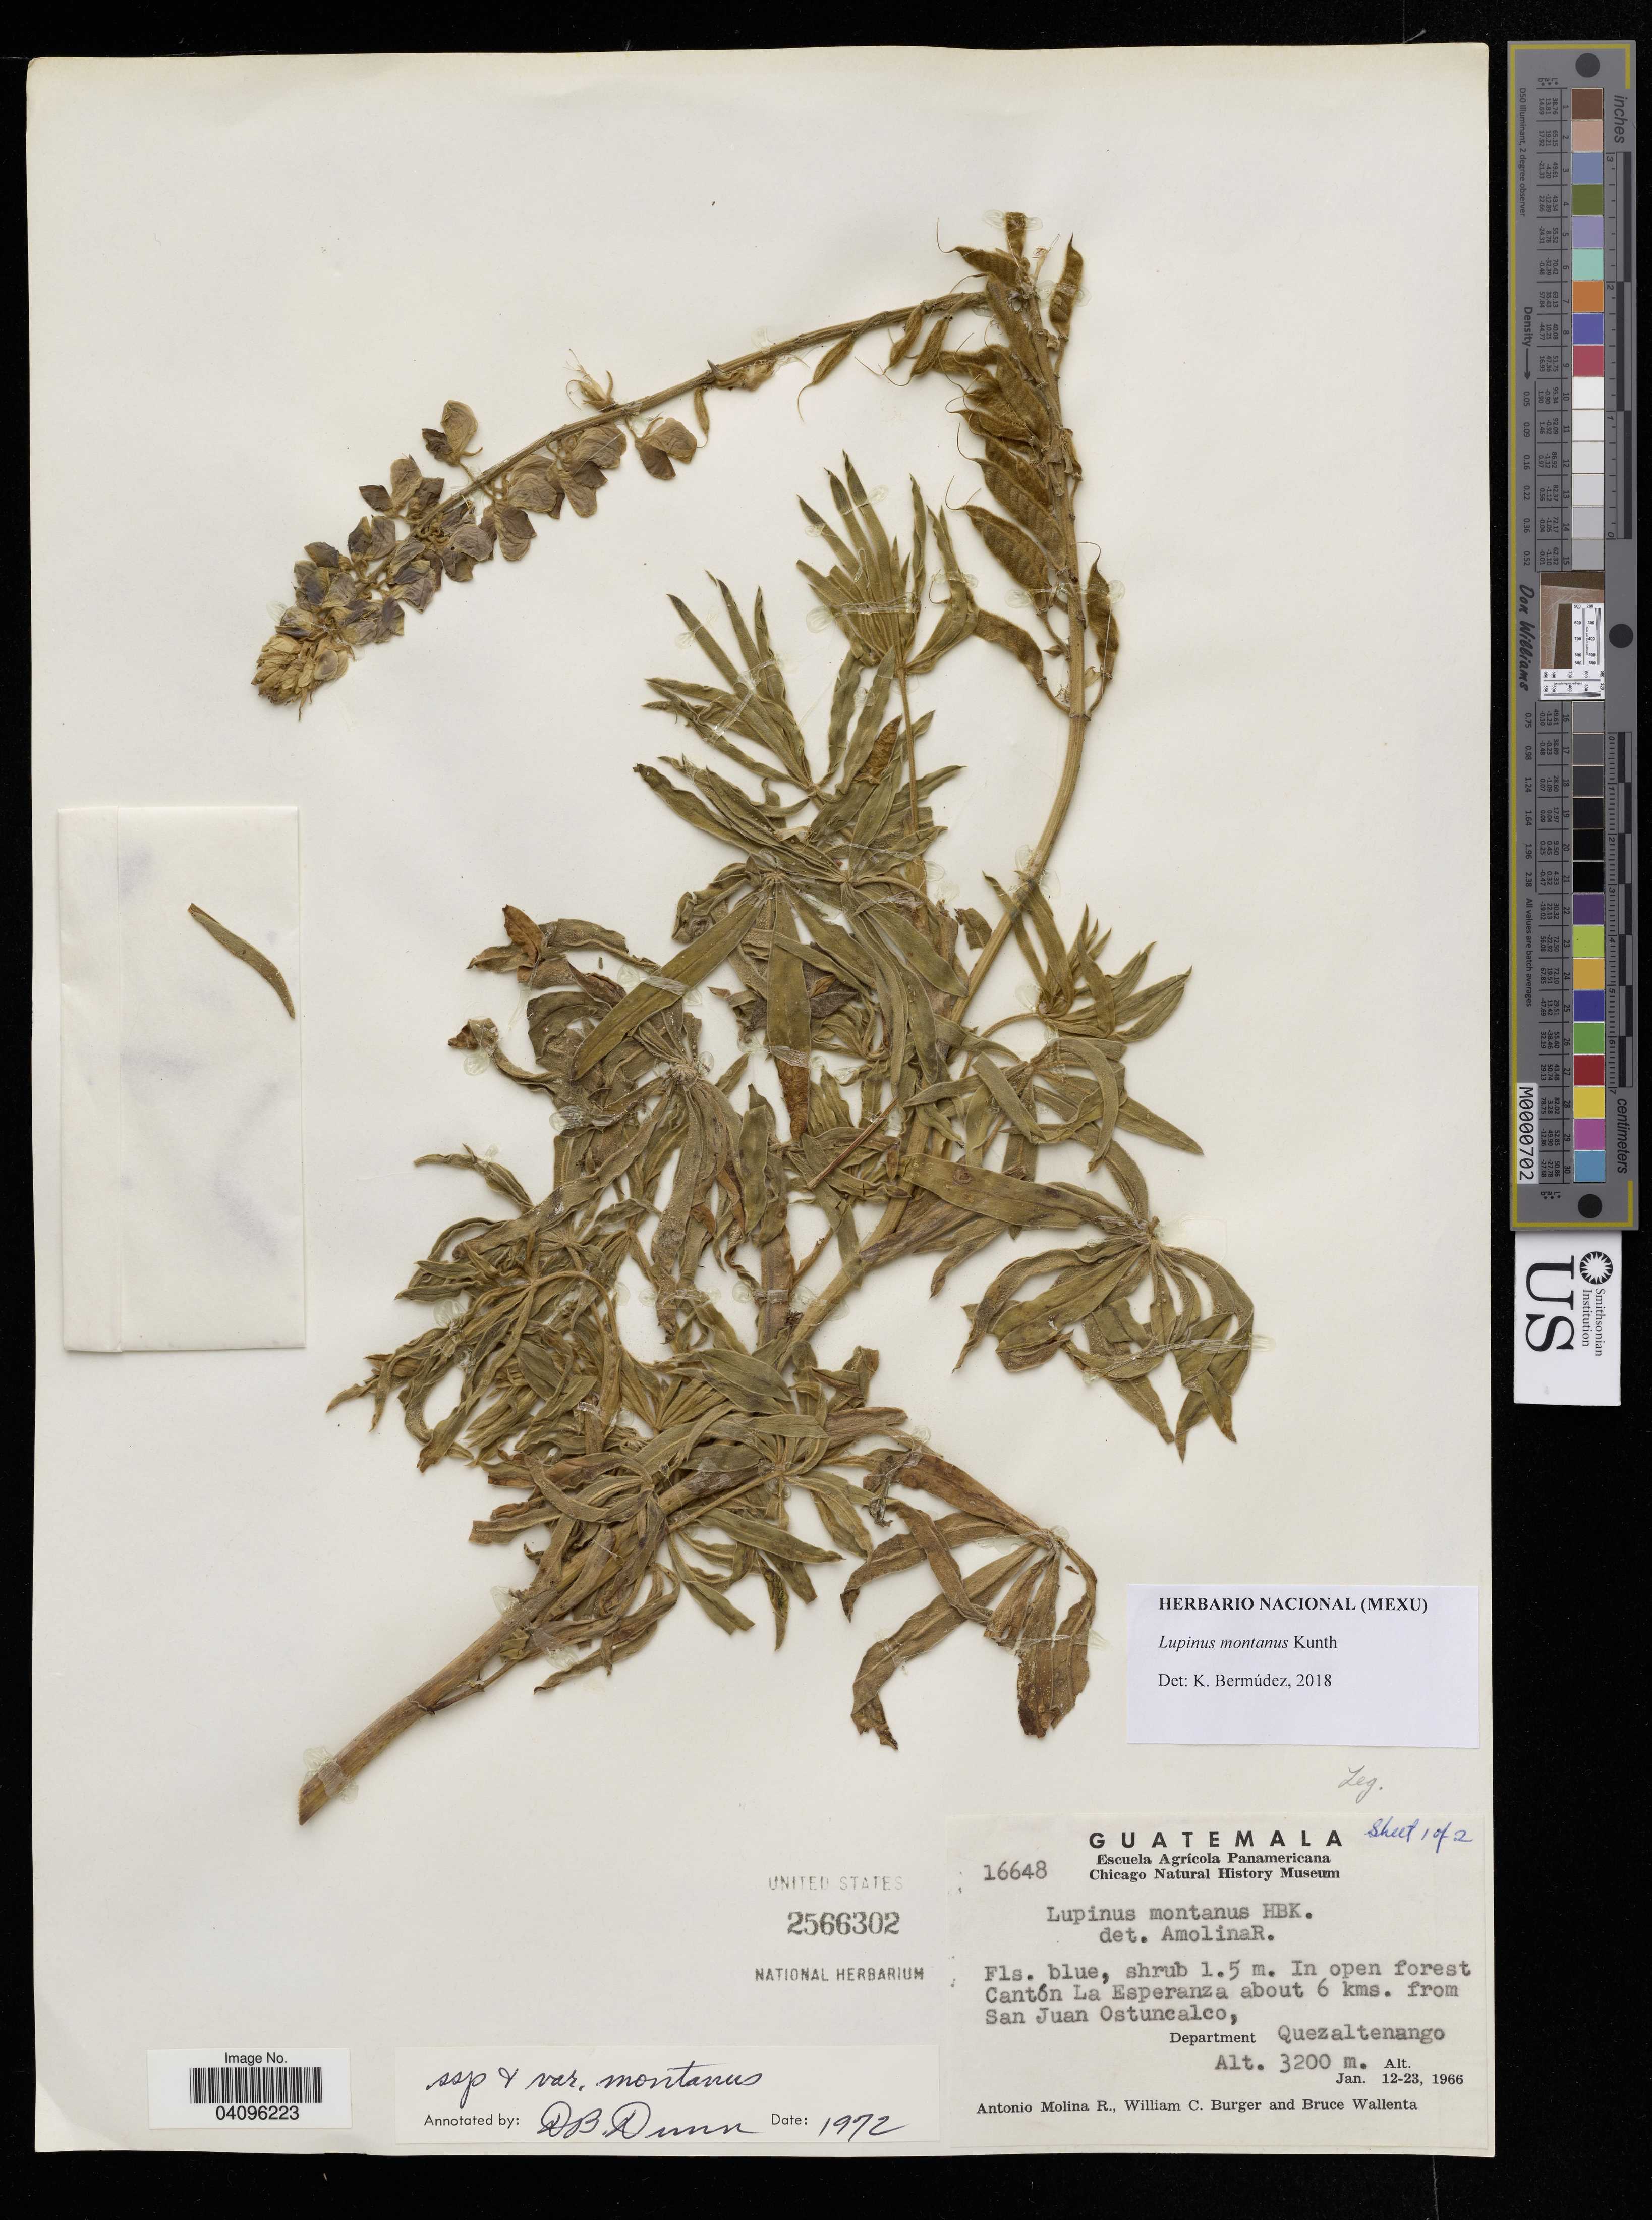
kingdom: Plantae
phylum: Tracheophyta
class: Magnoliopsida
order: Fabales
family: Fabaceae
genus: Lupinus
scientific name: Lupinus montanus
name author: Kunth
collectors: A. Molina R., W. Burger & B. Wallenta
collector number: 16648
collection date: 1966-01-12/1966-01-23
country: Guatemala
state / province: Quezaltenango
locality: Cantón La Esperanza about 6 kms. from San Juan Ostuncalco.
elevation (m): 3200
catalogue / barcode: US 2566302